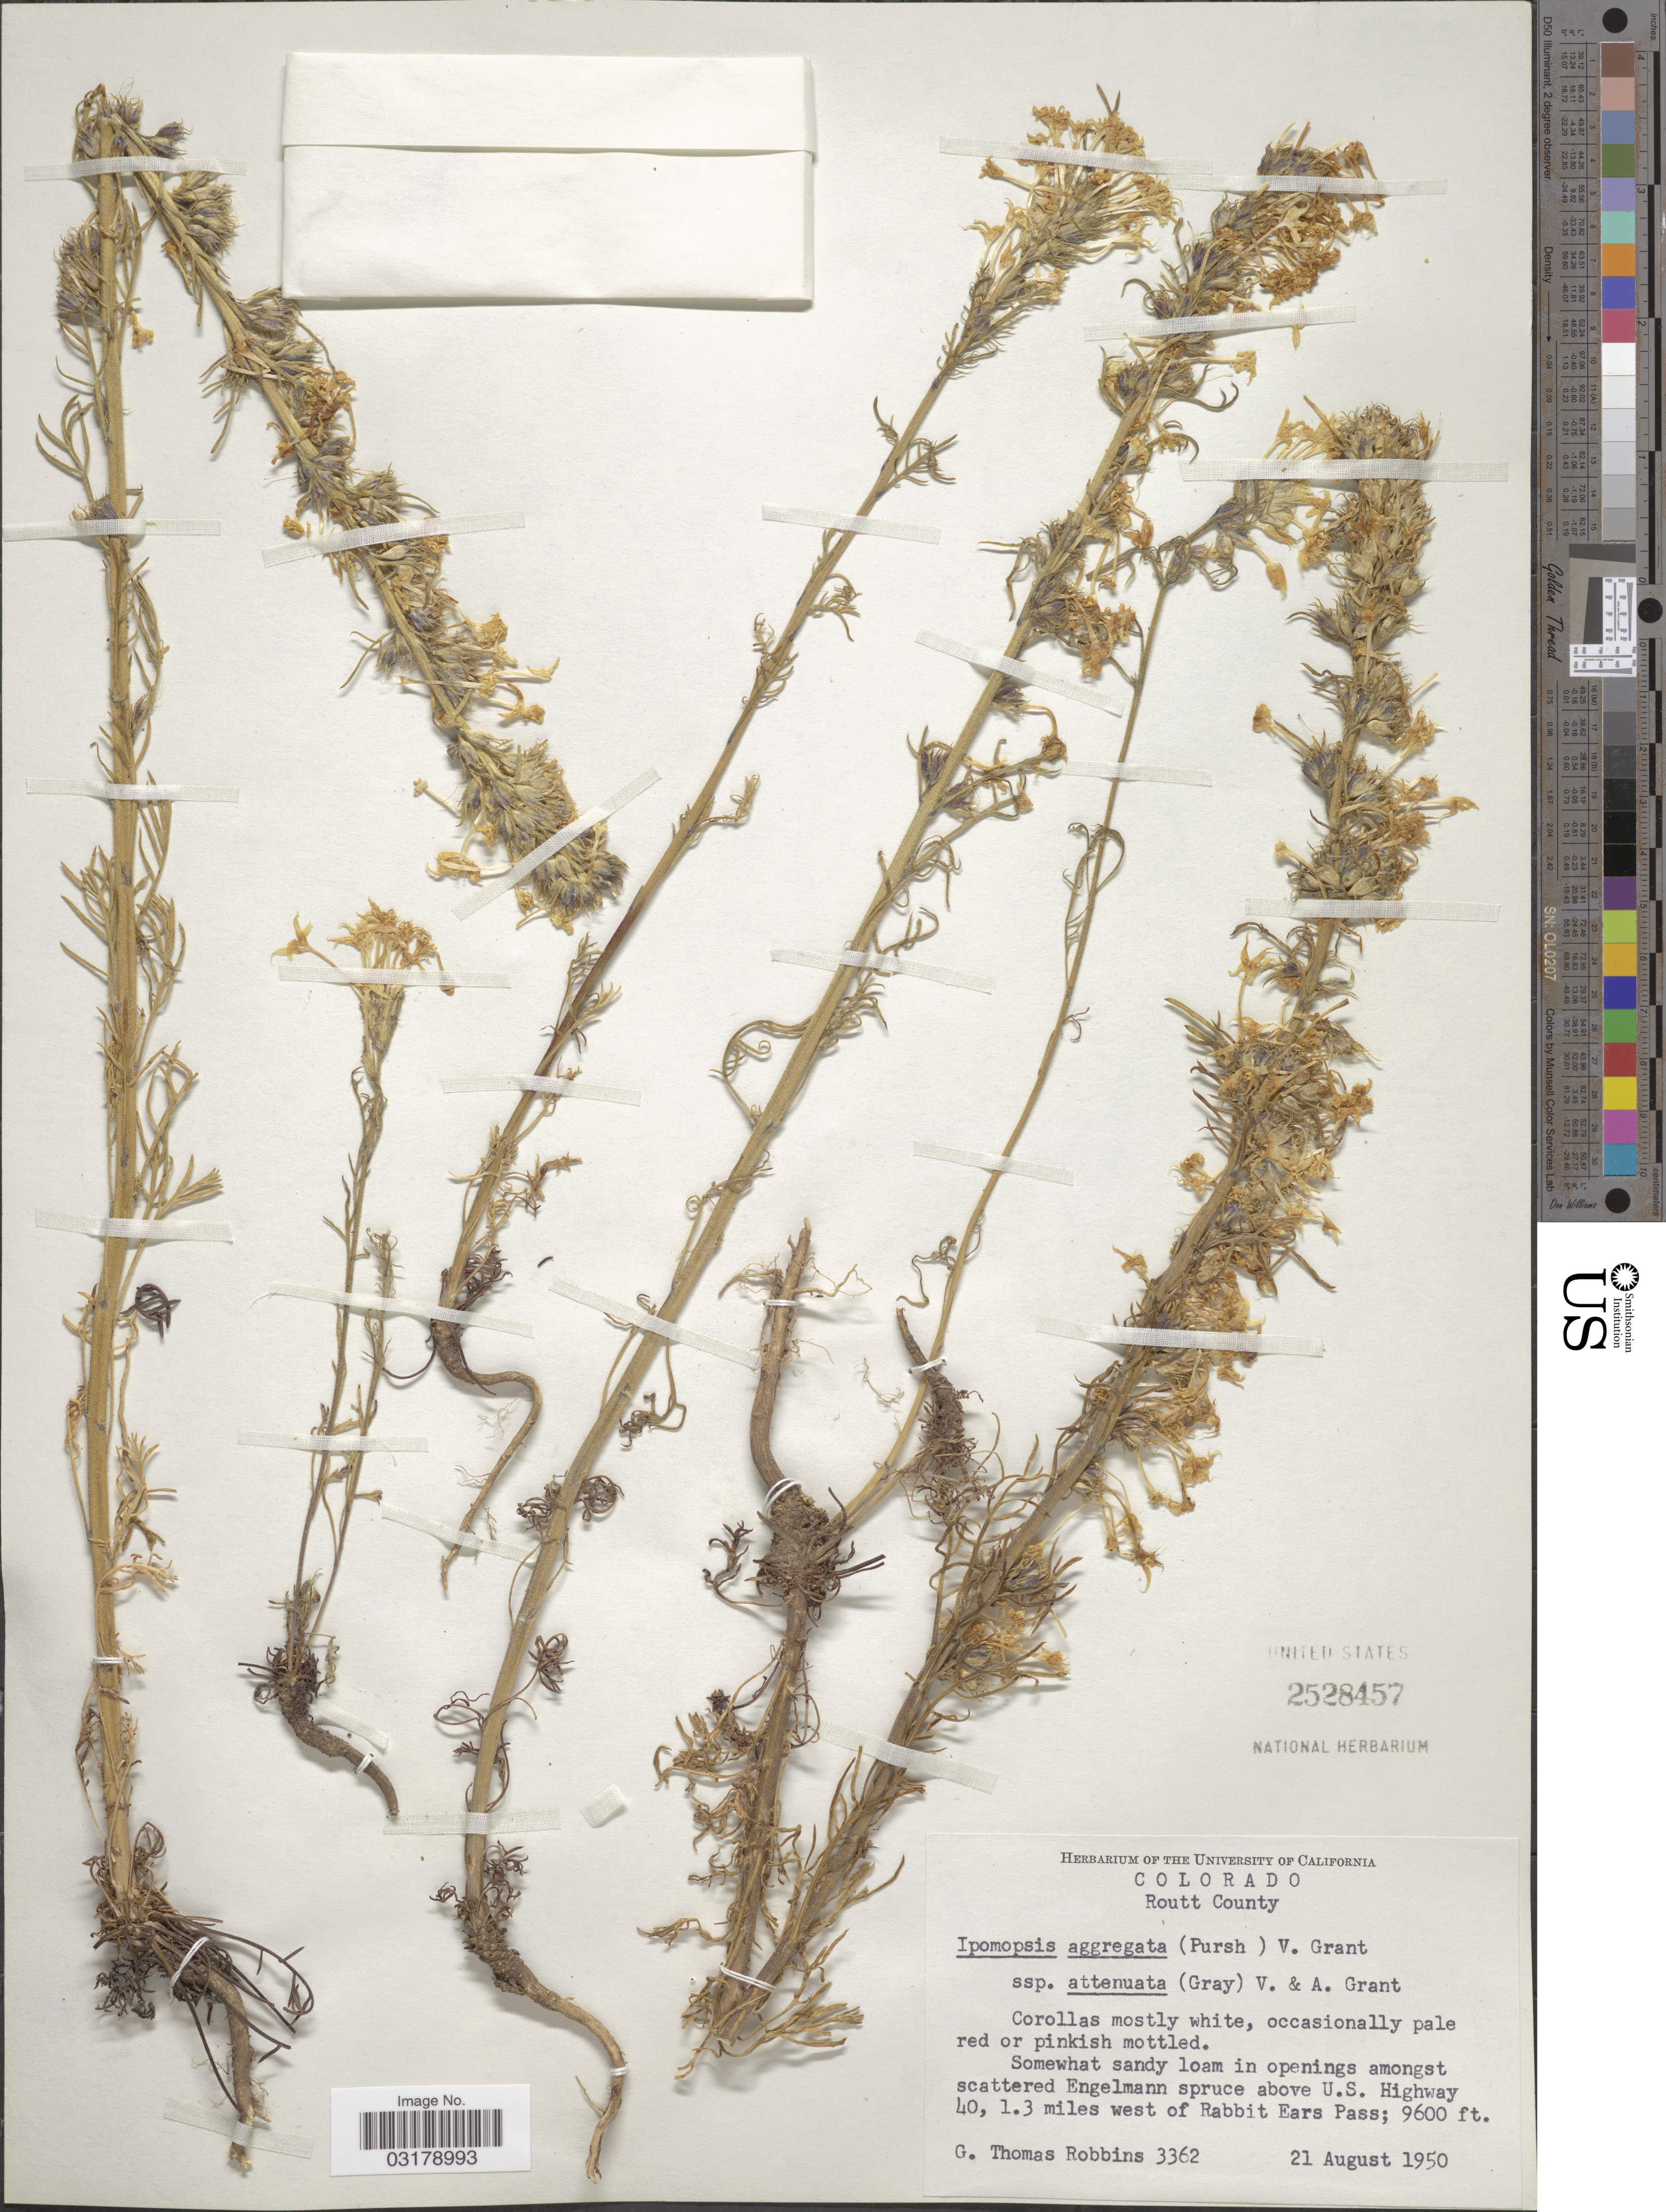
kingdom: Plantae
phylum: Tracheophyta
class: Magnoliopsida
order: Ericales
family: Polemoniaceae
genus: Ipomopsis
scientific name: Ipomopsis aggregata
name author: (Pursh) V.E. Grant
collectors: G. T. Robbins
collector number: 3362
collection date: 1950-08-21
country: United States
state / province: Colorado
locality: Routt County. Above U.S. Highway 40, 1.3 miles west of Rabbit Ears Pass.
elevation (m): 2926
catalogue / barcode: US 2528457